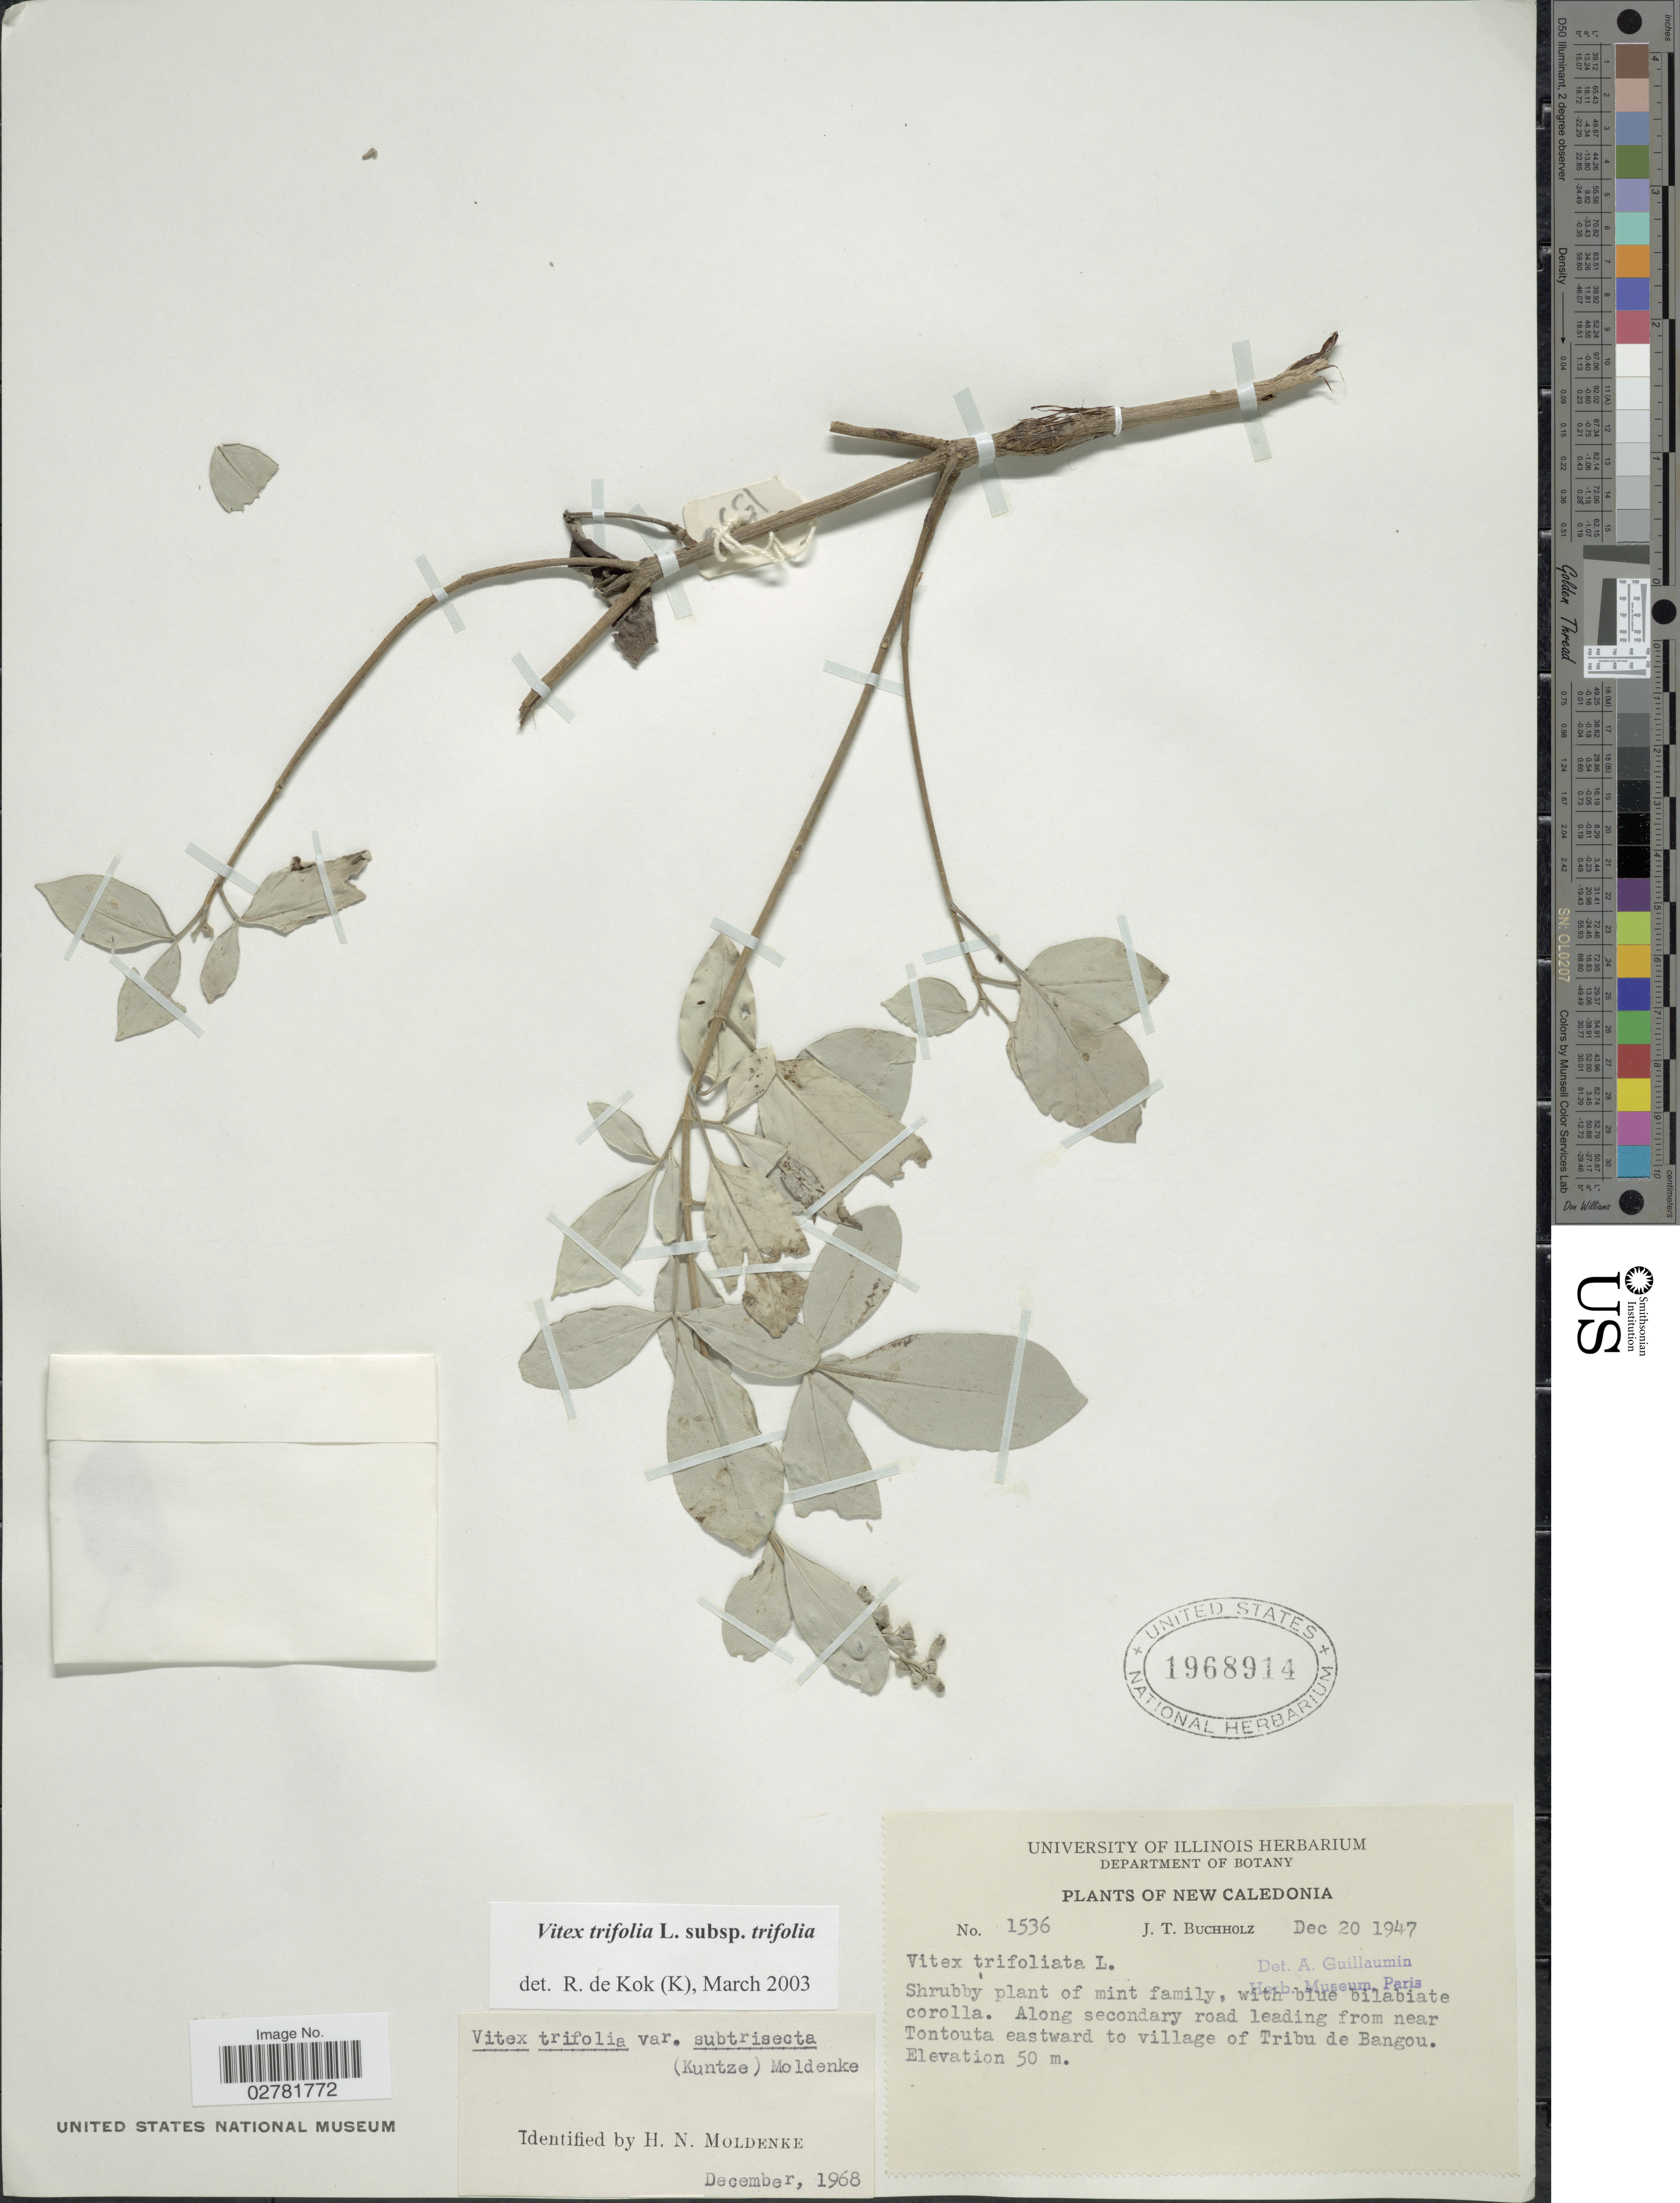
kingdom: Plantae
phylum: Tracheophyta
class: Magnoliopsida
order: Lamiales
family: Lamiaceae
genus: Vitex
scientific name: Vitex trifolia var. trifolia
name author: L.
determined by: Kok, R. de, (K)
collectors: J. T. Buchholz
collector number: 1536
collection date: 1947-12-20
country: New Caledonia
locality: Along secondary road leading from near Tontouta eastward to village of Tribu de Bangou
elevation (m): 50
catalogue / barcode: US 1968914